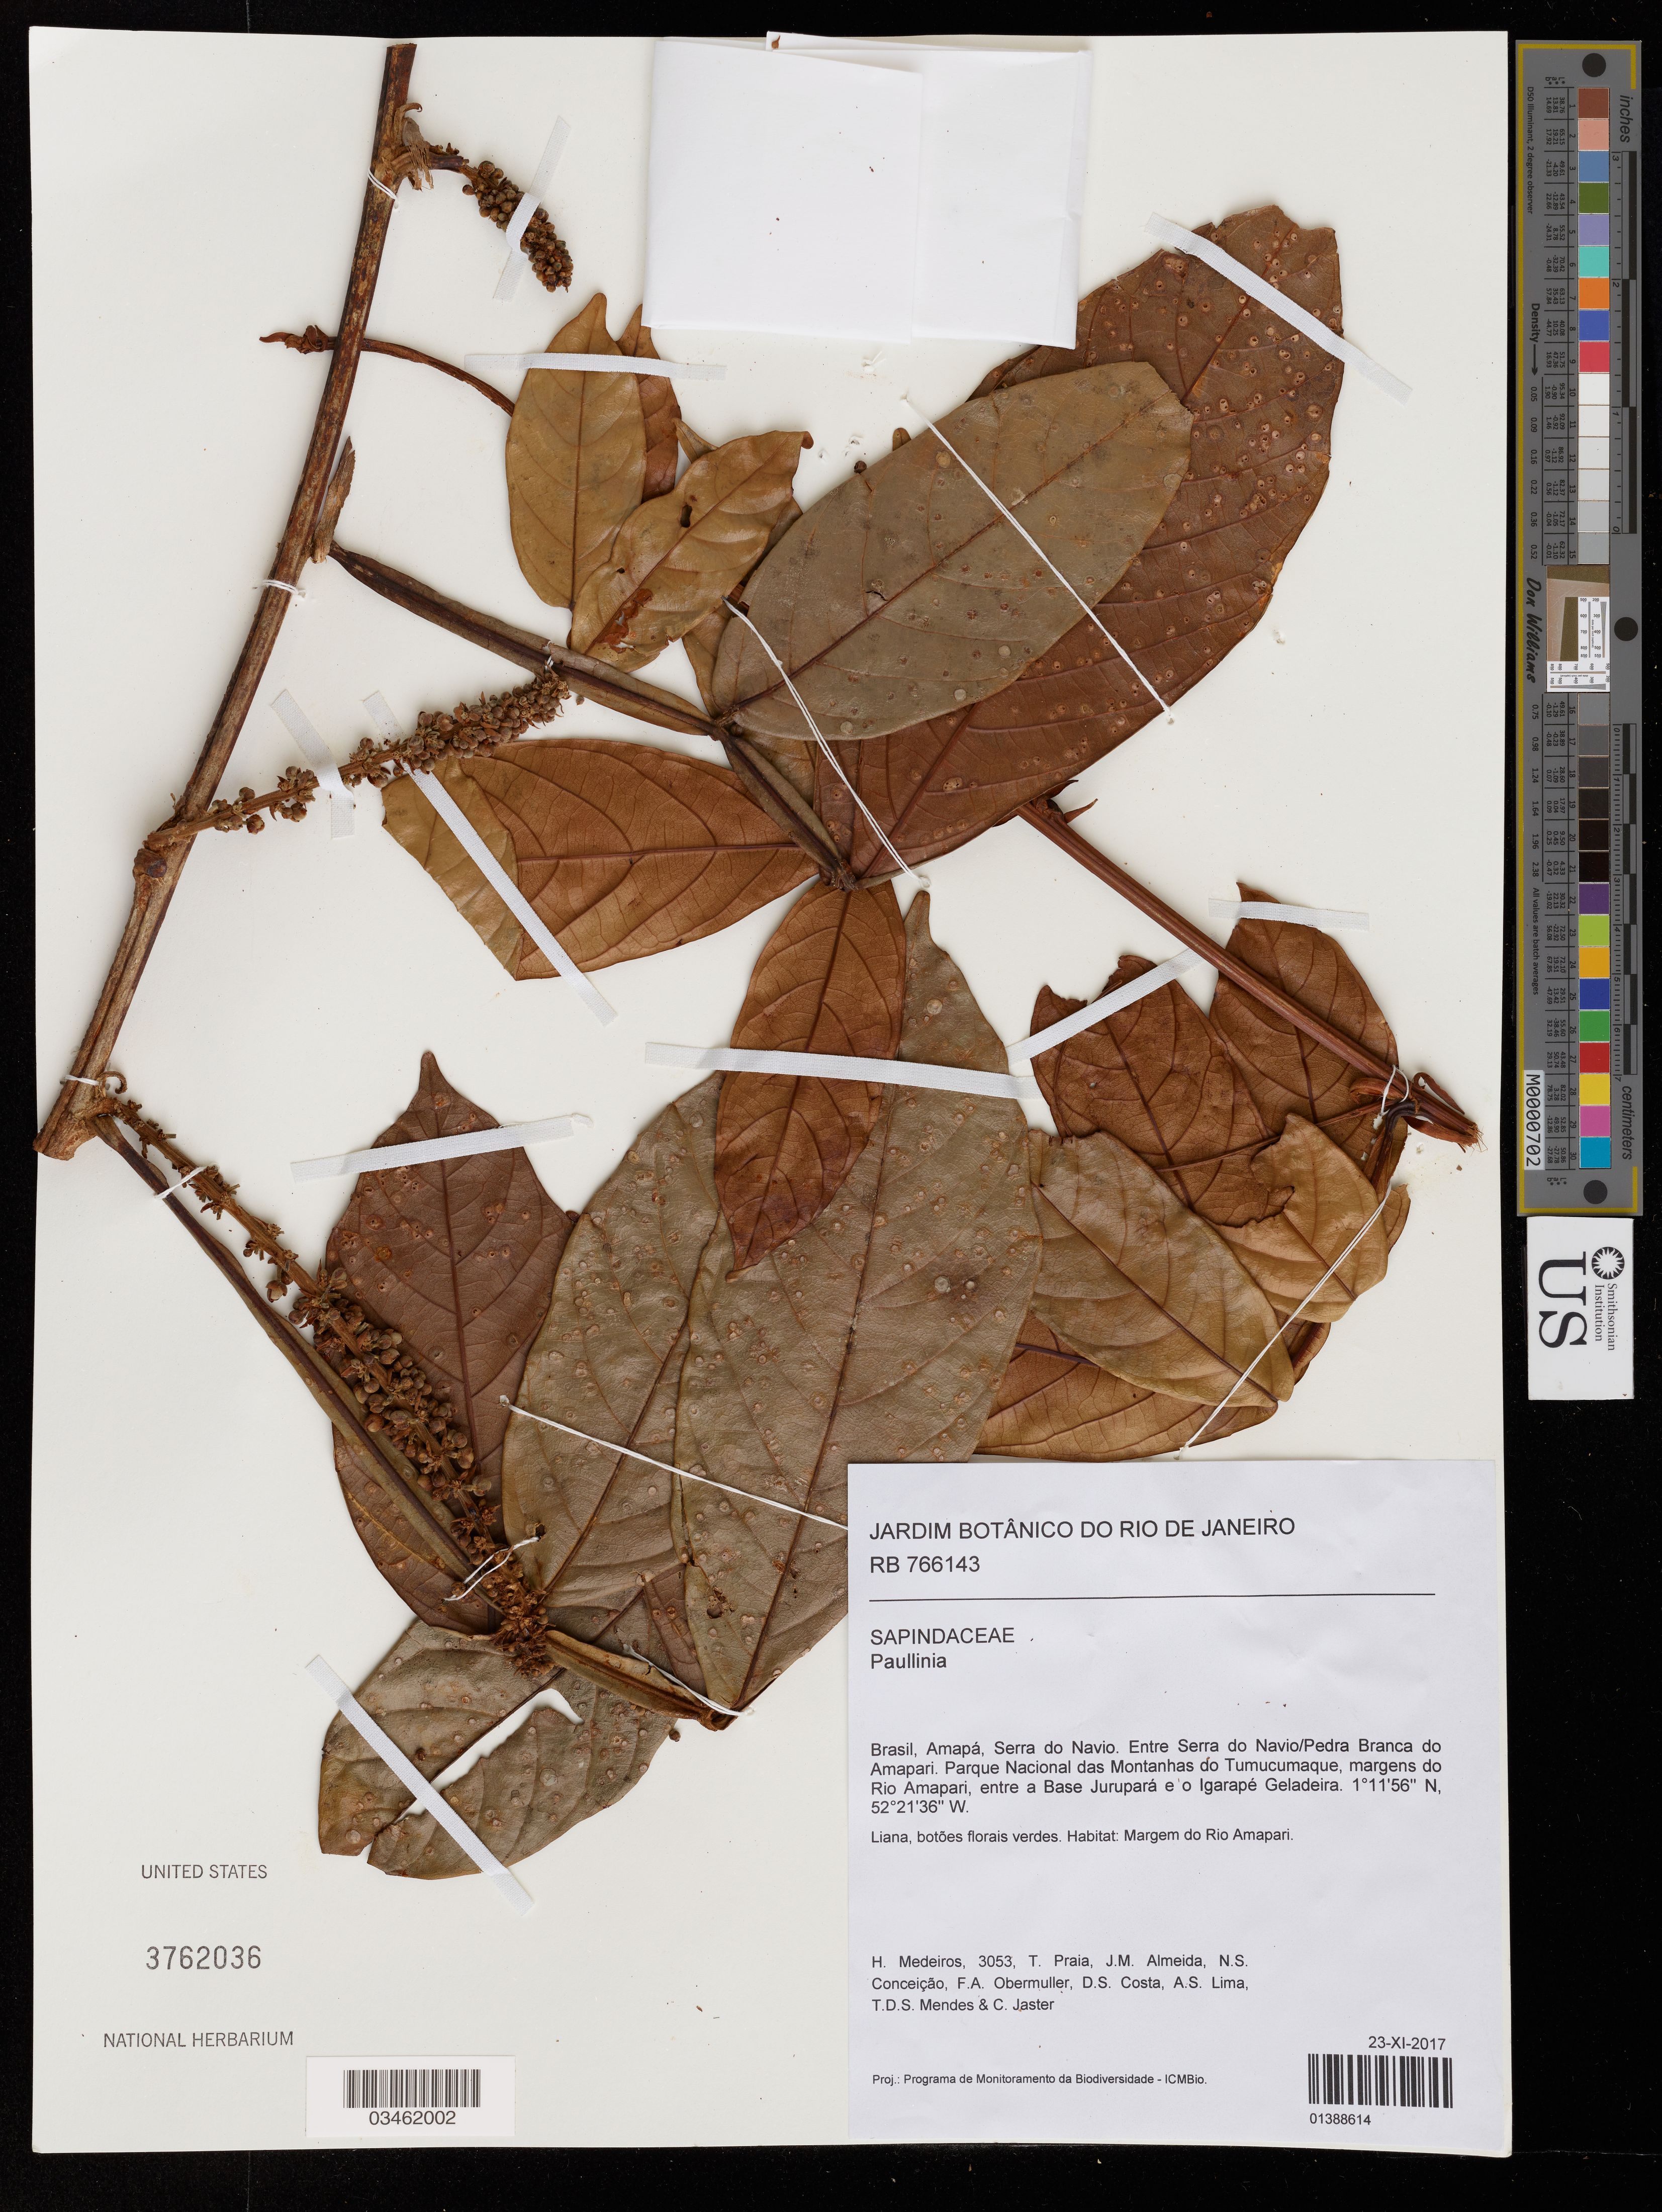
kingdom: Plantae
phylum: Tracheophyta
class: Magnoliopsida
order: Sapindales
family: Sapindaceae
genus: Paullinia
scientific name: Paullinia bracteosa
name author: Radlk.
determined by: Acevedo-Rodriguez, P., (US), Smithsonian Institution - National Museum of Natural History (UNITED STATES)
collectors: H. Medeiros, T. Praia, J. Almeida, N. Conceição & et al.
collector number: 3053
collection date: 2017-11-23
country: Brazil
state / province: Amapá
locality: Serra do Navio. Entre Serra do Navio/Pedra Branca do Amapari. Parque Nacional das Montanhas do Tumucumaque, margens do Rio Amapari, entre a Base Jurupará e o Igarapé Geladeira. Margem do Rio Amapari.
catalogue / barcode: US 3762036